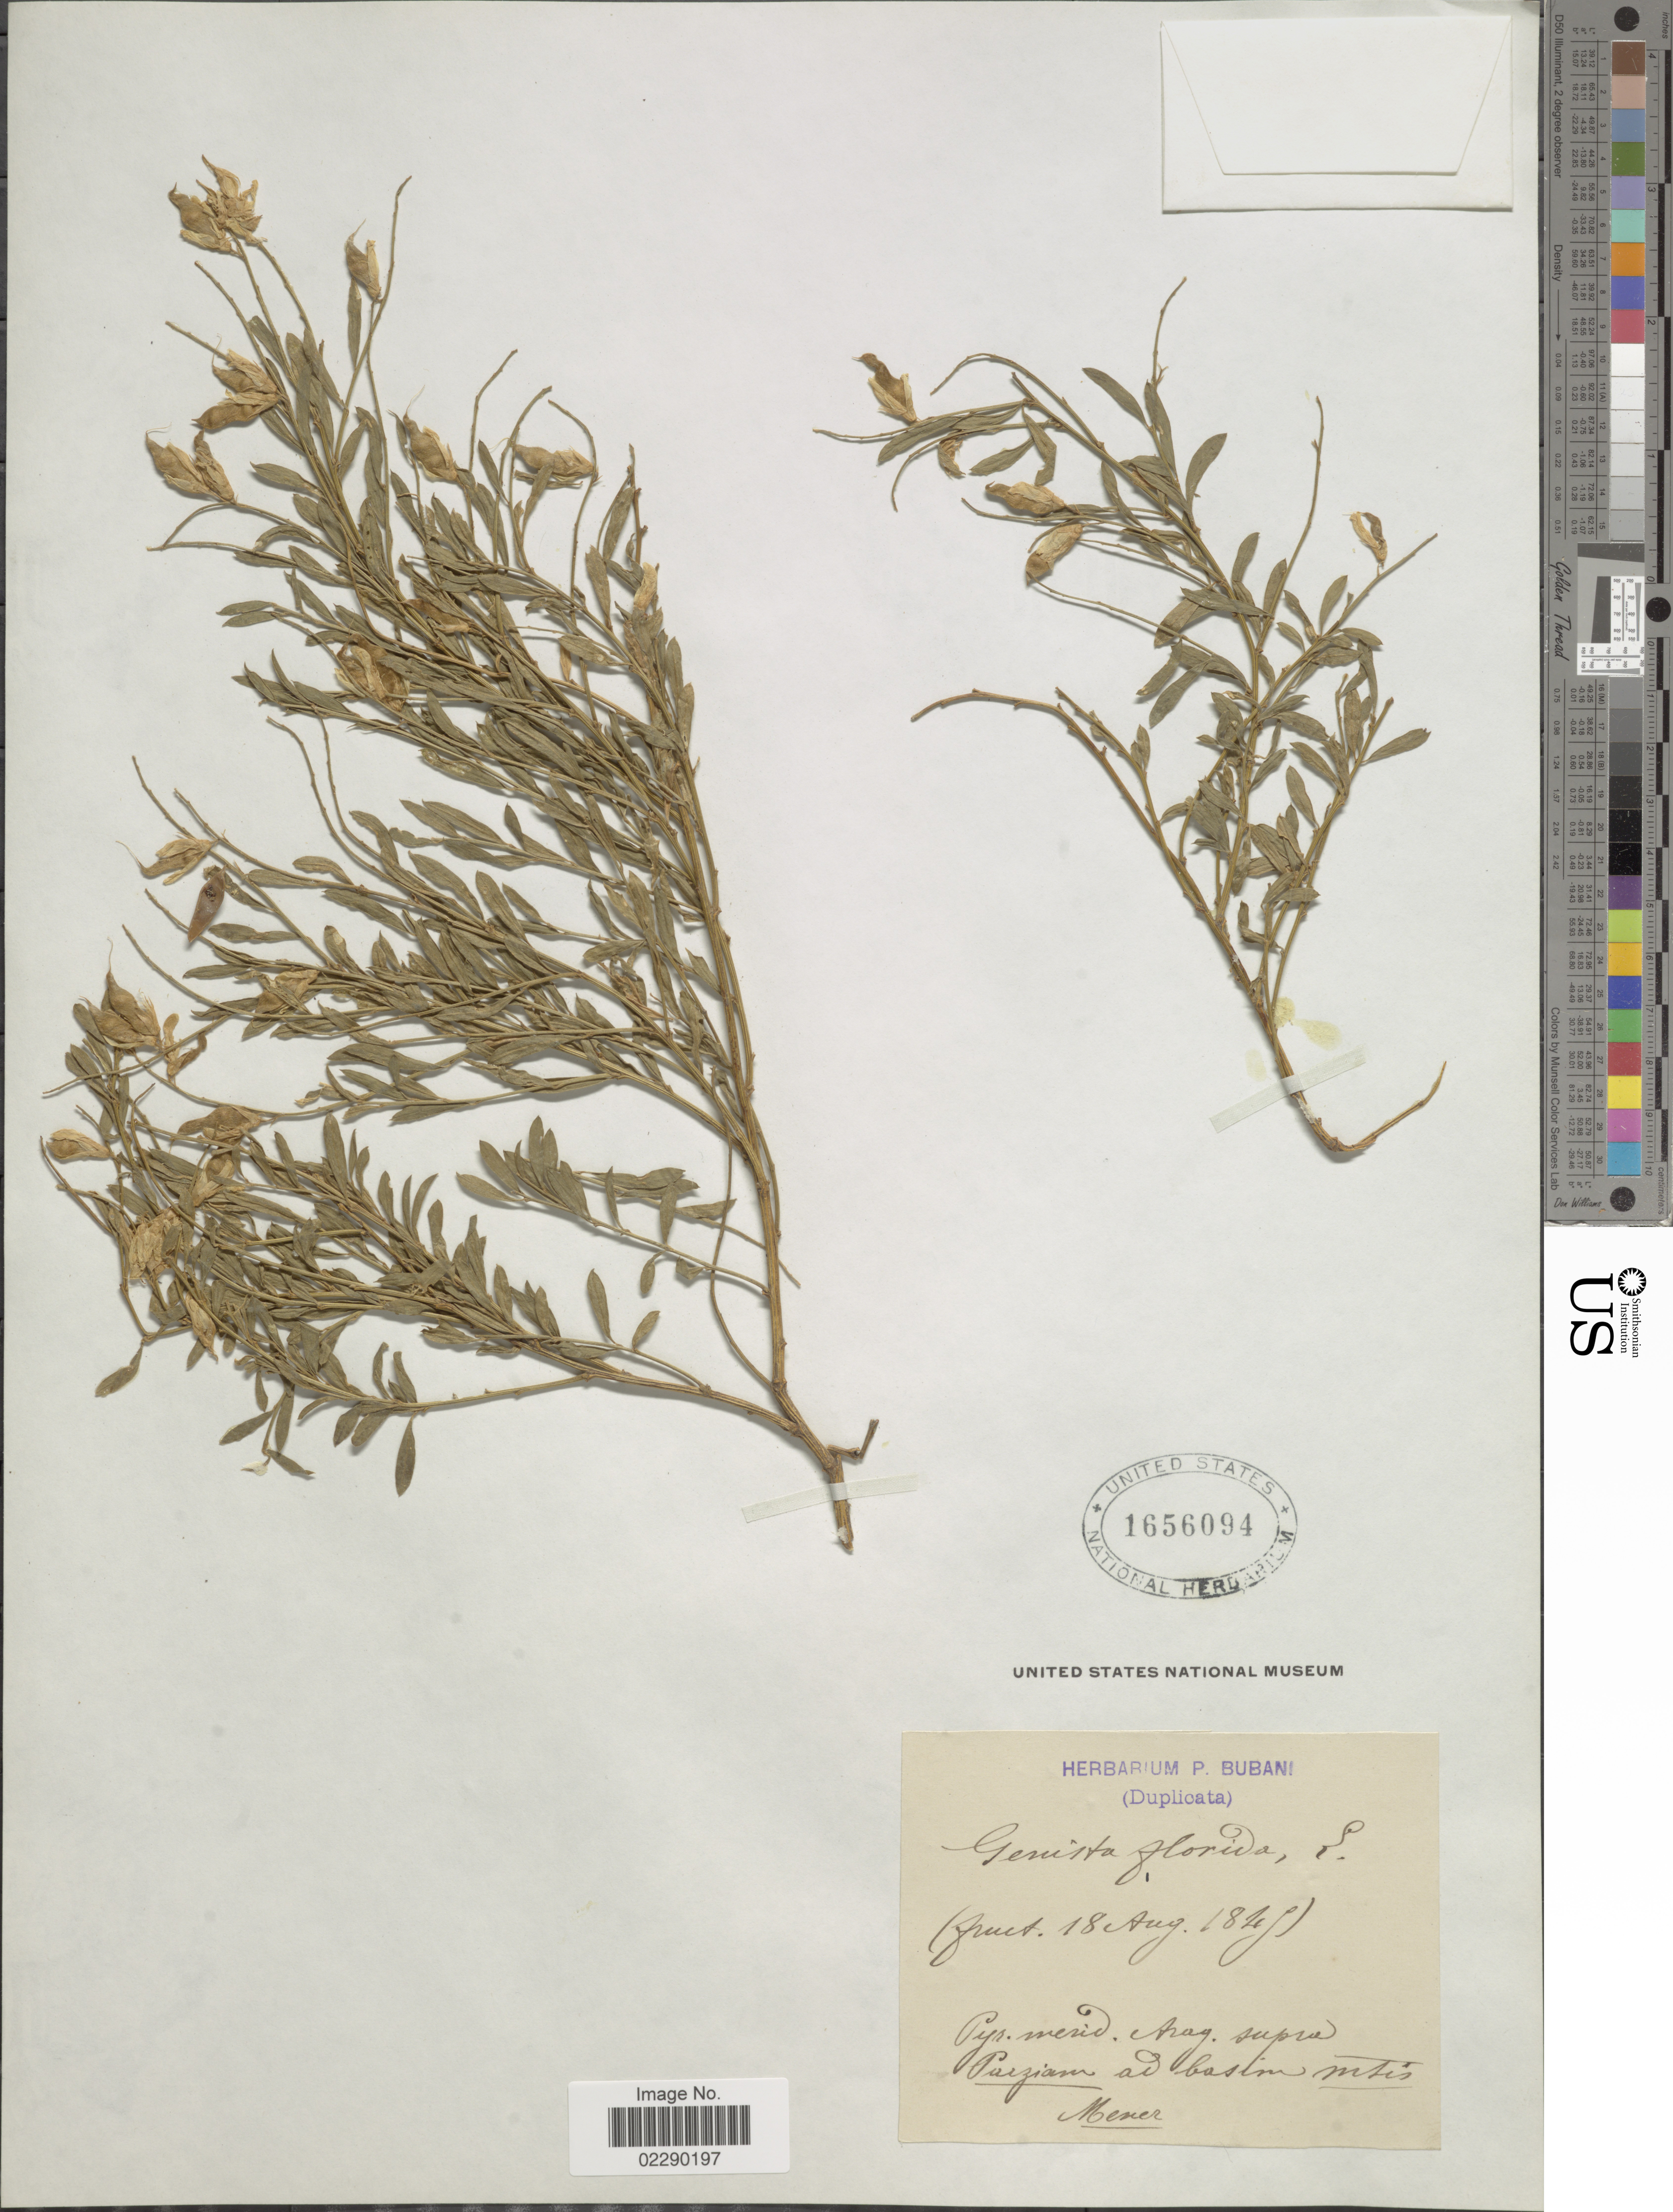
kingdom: Plantae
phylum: Tracheophyta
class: Magnoliopsida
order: Fabales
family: Fabaceae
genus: Genista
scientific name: Genista florida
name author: L.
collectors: ex herb. P. Bubani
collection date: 1849-08-18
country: Spain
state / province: Aragon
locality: Pyr. merid. Arag. supra Parzán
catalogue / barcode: US 1656094